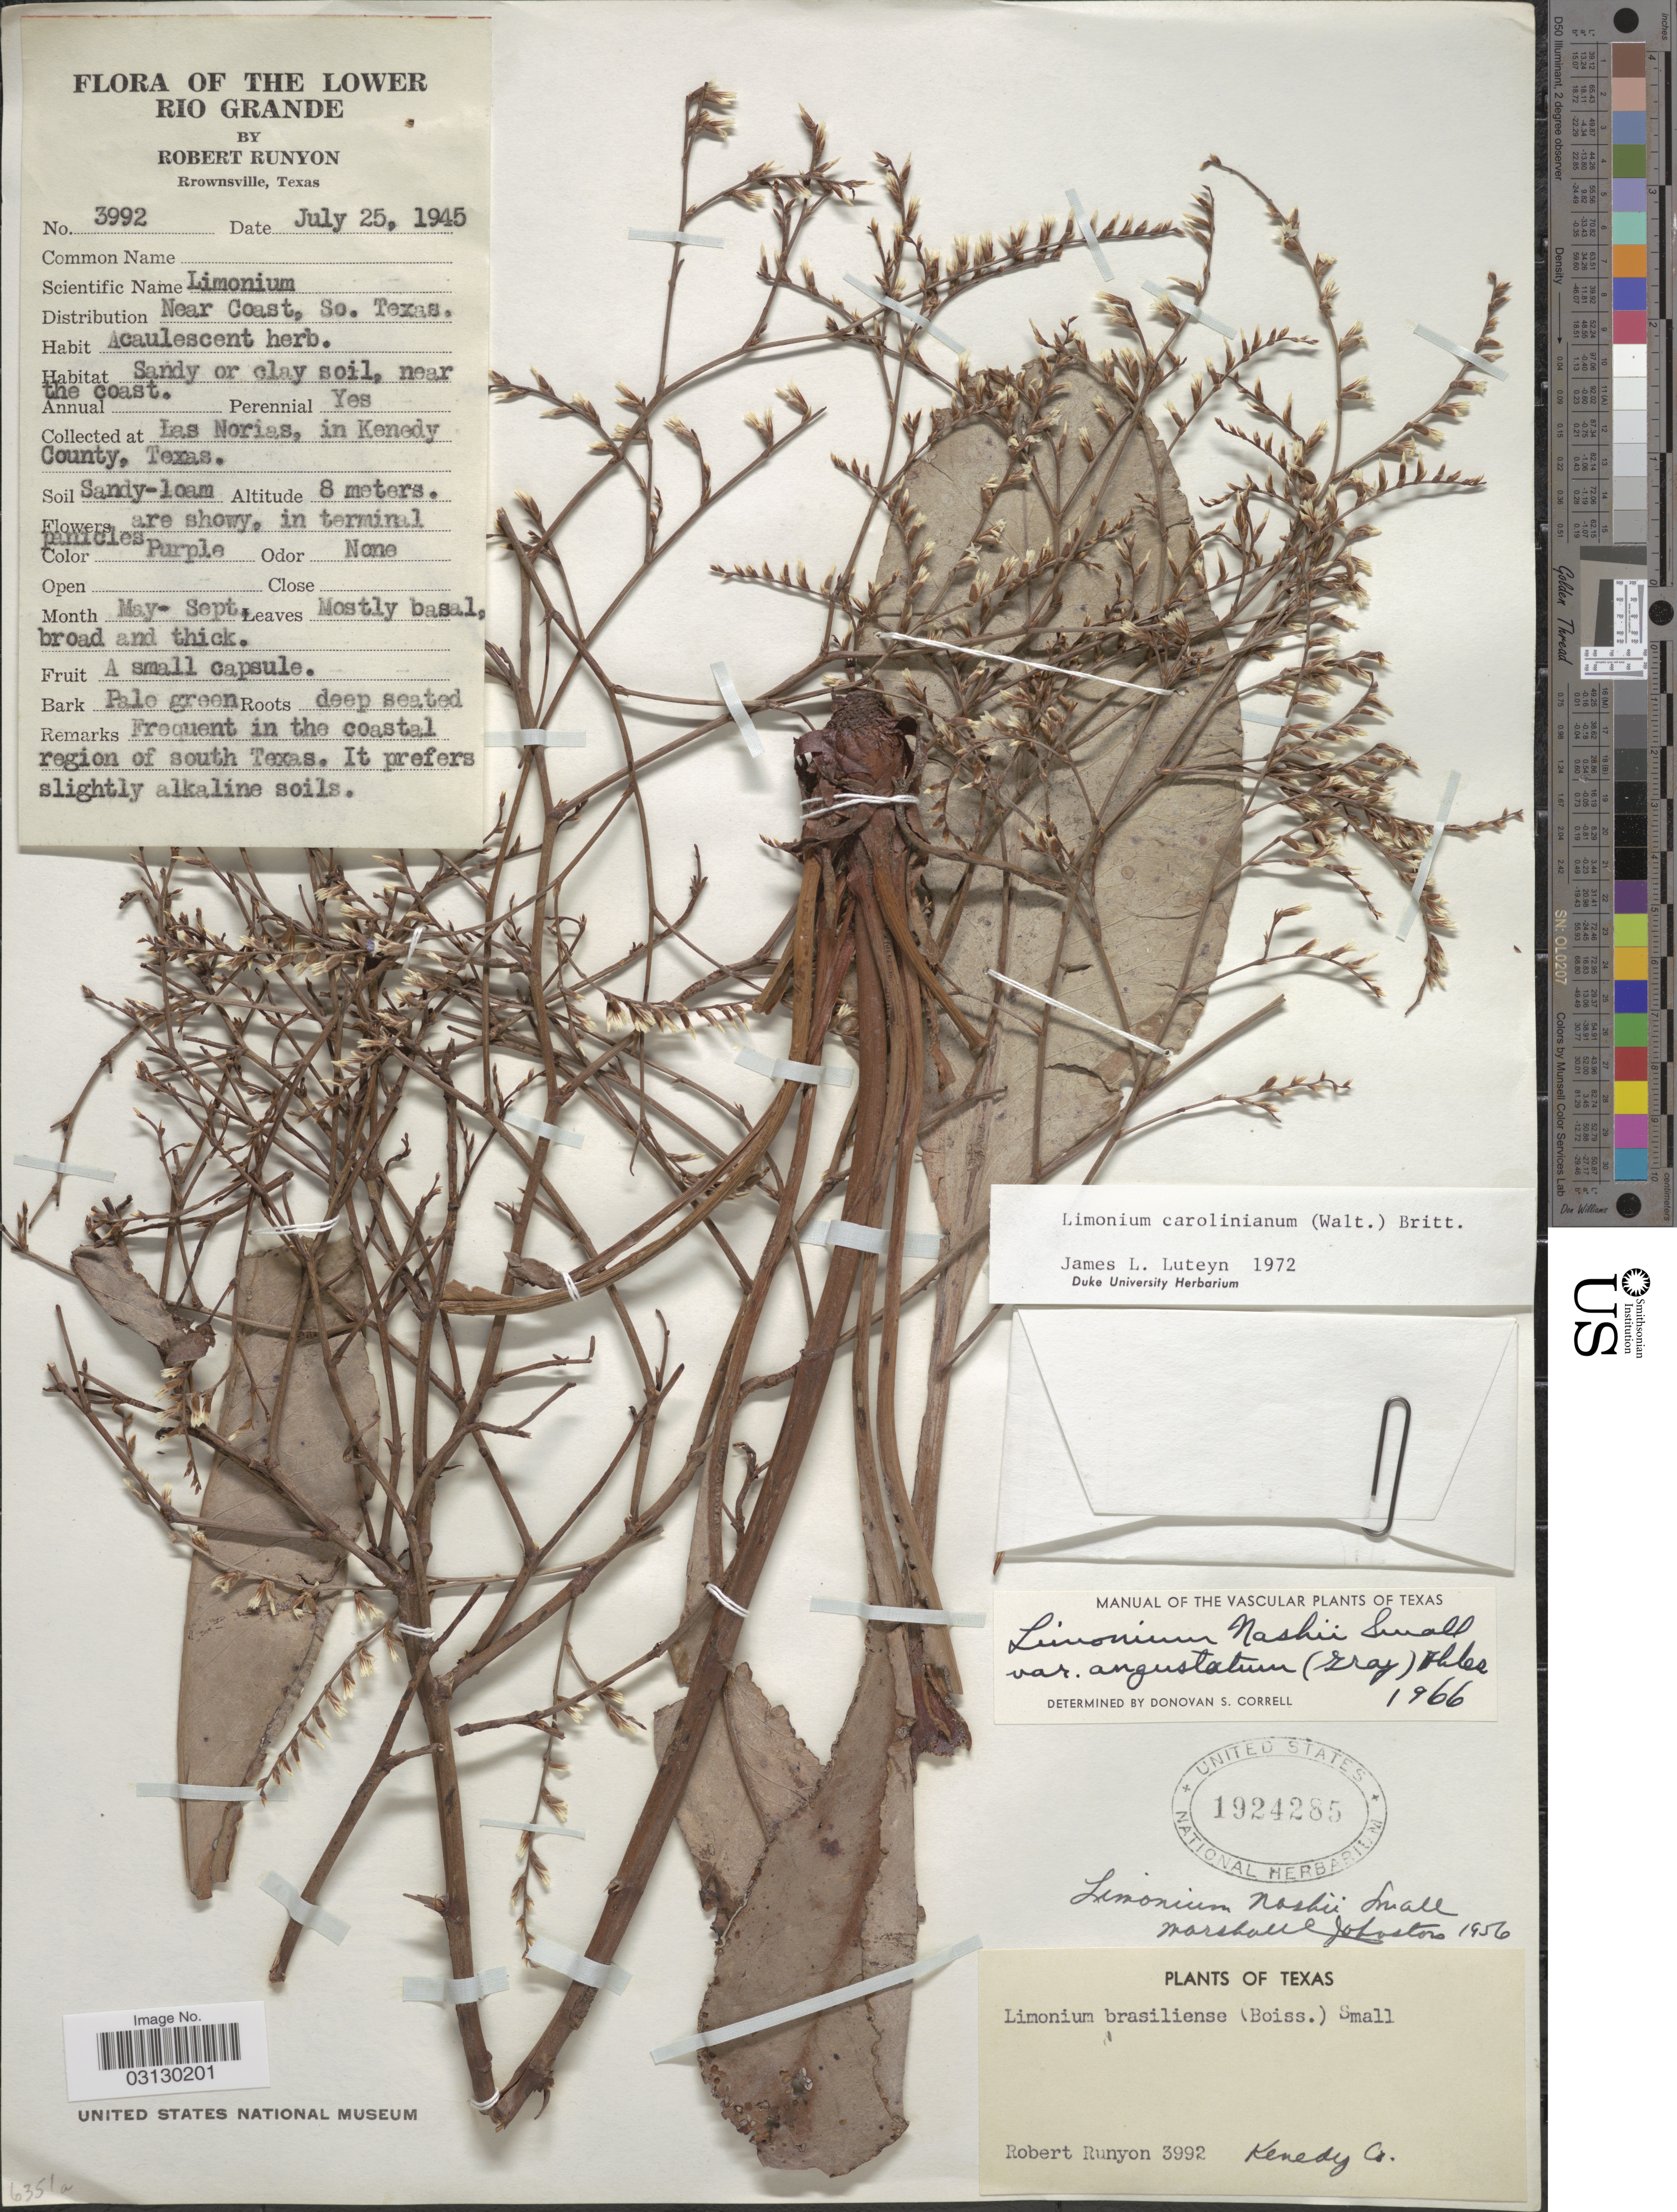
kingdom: Plantae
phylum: Tracheophyta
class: Magnoliopsida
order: Caryophyllales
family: Plumbaginaceae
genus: Limonium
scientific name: Limonium carolinianum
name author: (Walter) Britton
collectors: R. Runyon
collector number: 3992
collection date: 1945-07-25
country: United States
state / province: Texas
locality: Kenedy Co. The Lower Rio Grande, Las Norias, in Kenedy County.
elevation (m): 8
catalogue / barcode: US 1924285